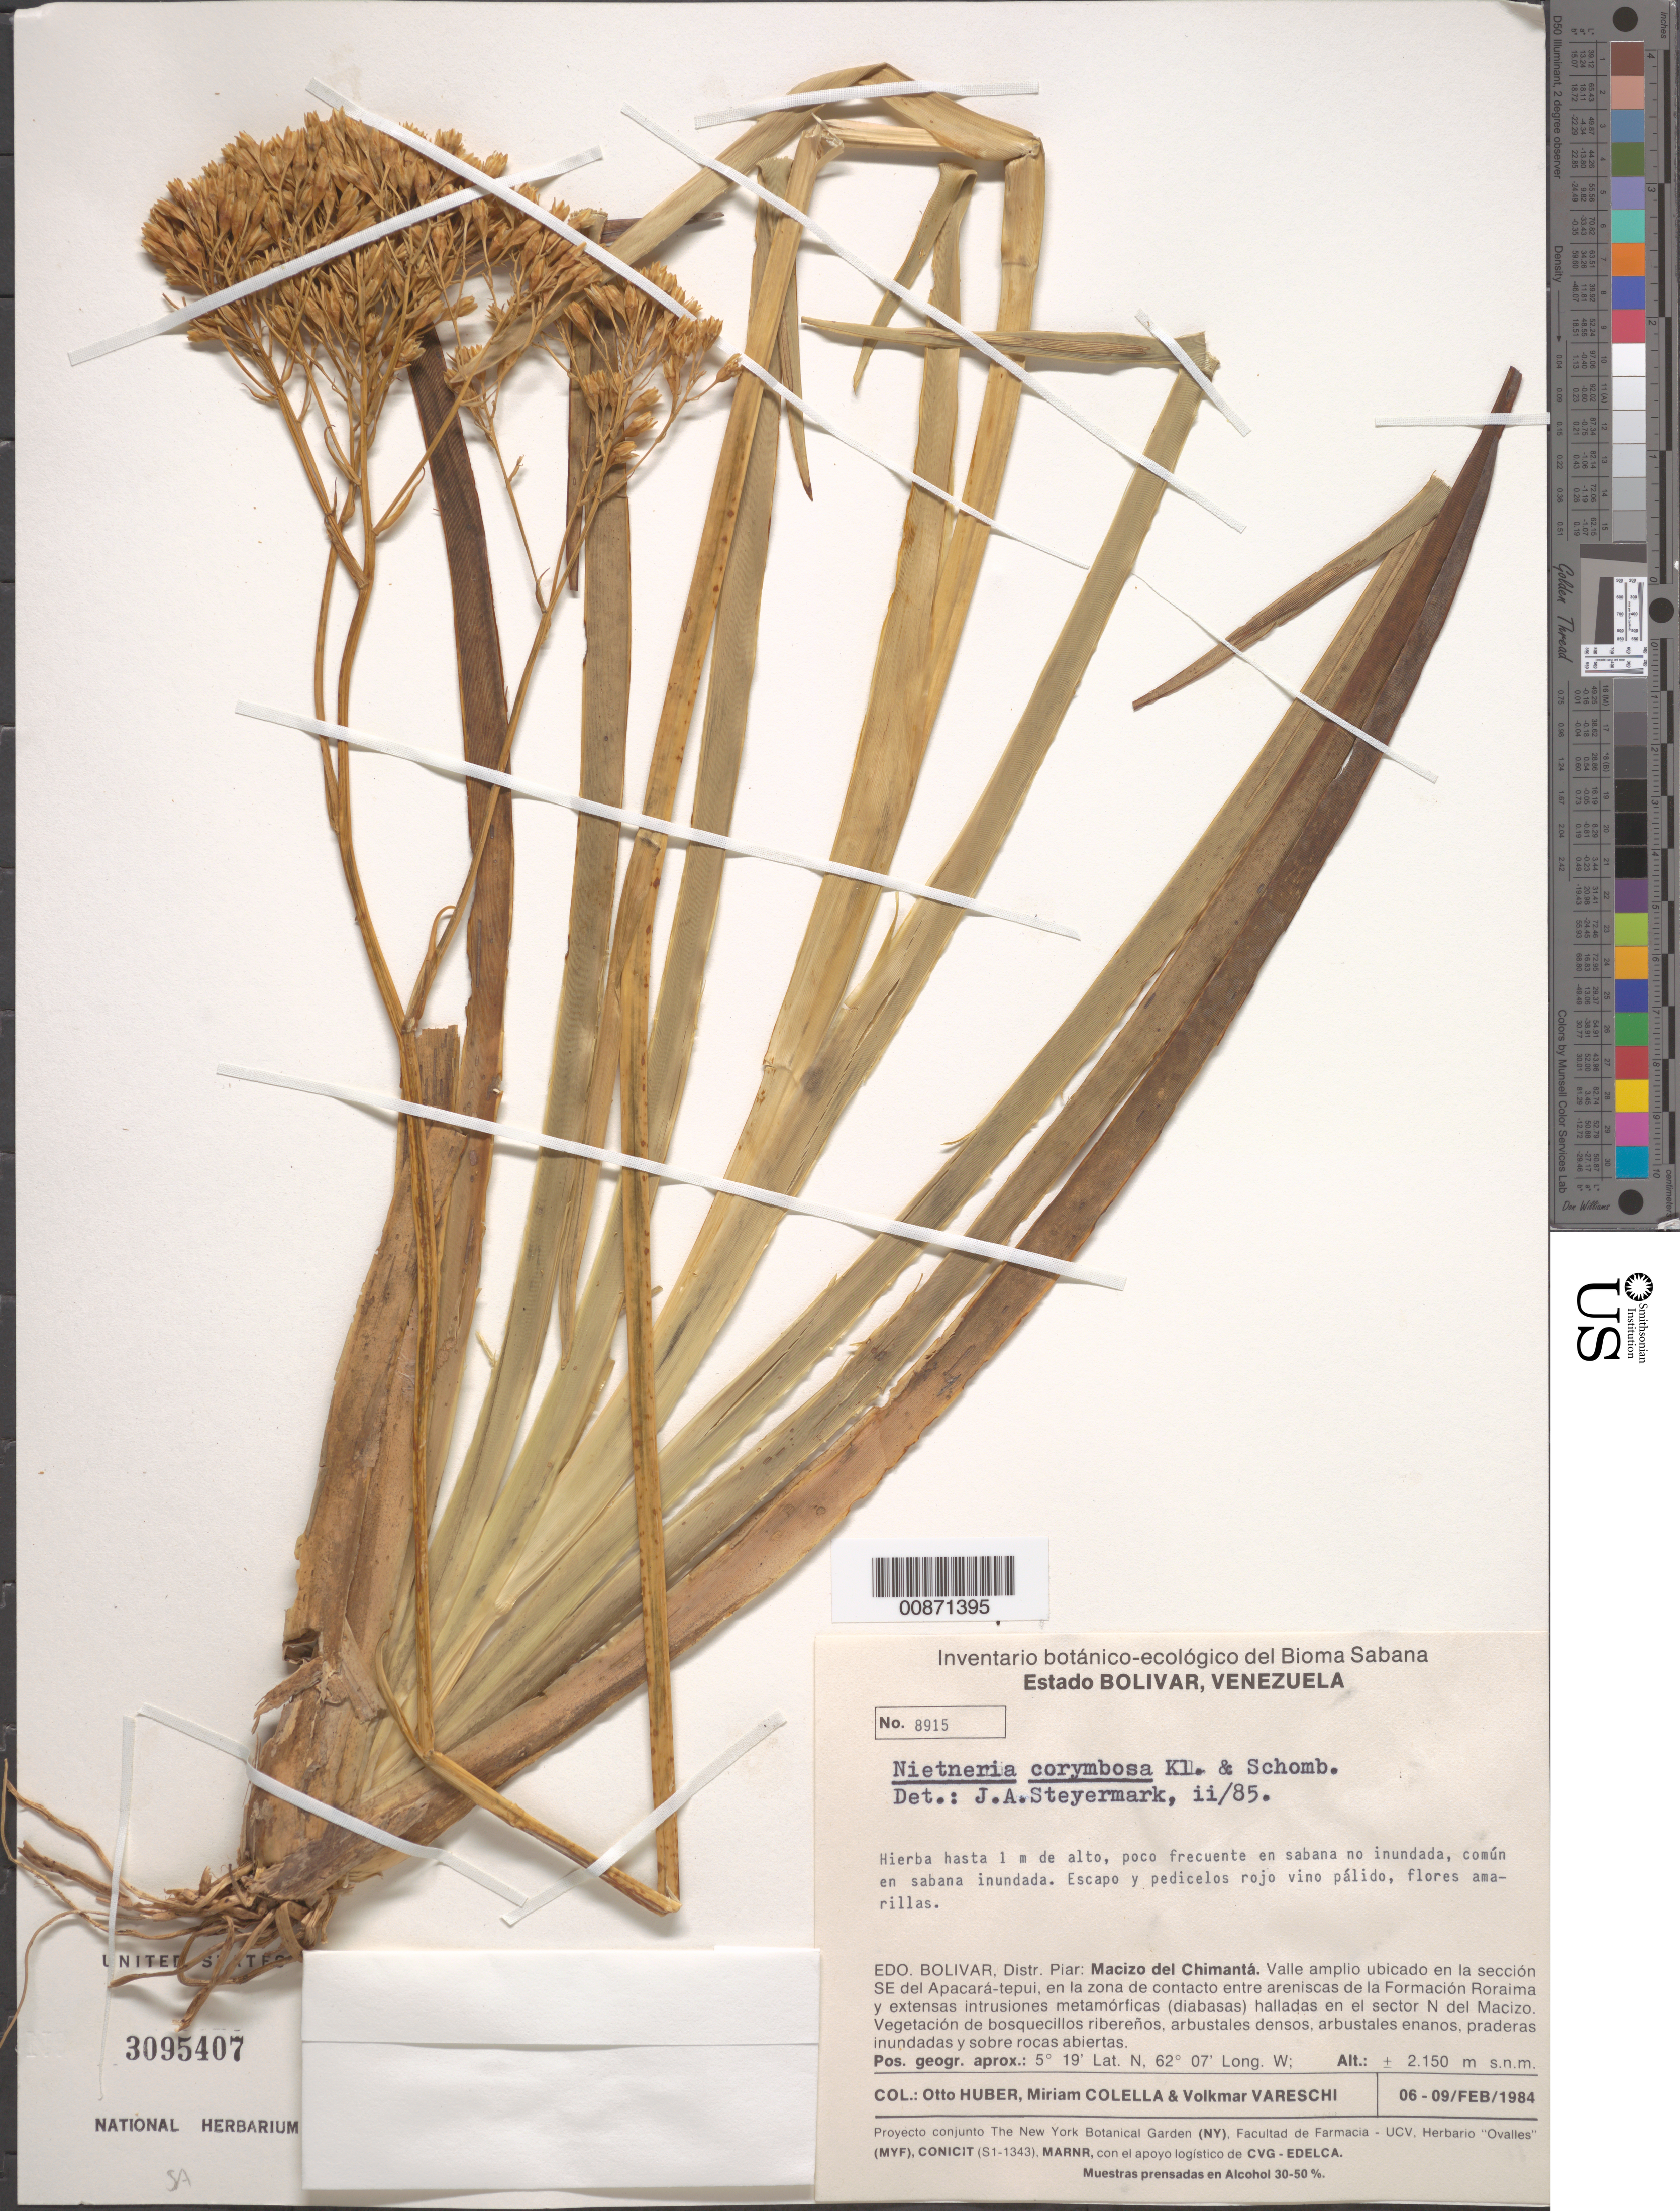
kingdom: Plantae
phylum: Tracheophyta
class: Liliopsida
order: Dioscoreales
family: Nartheciaceae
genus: Nietneria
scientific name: Nietneria corymbosa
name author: Klotzsch & M.R. Schomb. ex B.D. Jacks.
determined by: Steyermark, Julian A., (VEN)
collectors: O. Huber, M. Colella & V. Vareschi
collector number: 8915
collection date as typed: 6-Feb-85 to 9-Feb-84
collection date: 1984-02-09/1985-02-06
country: Venezuela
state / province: Bolívar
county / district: Piar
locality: Macizo del Chimantá, sector SE del Apacará-tepuí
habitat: Valle amplio buciado. Vegetación de bosquecillos ribereños, arbustales densos, praderas inundadas y sobre rocas abiertas.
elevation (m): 2150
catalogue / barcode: US 3095407